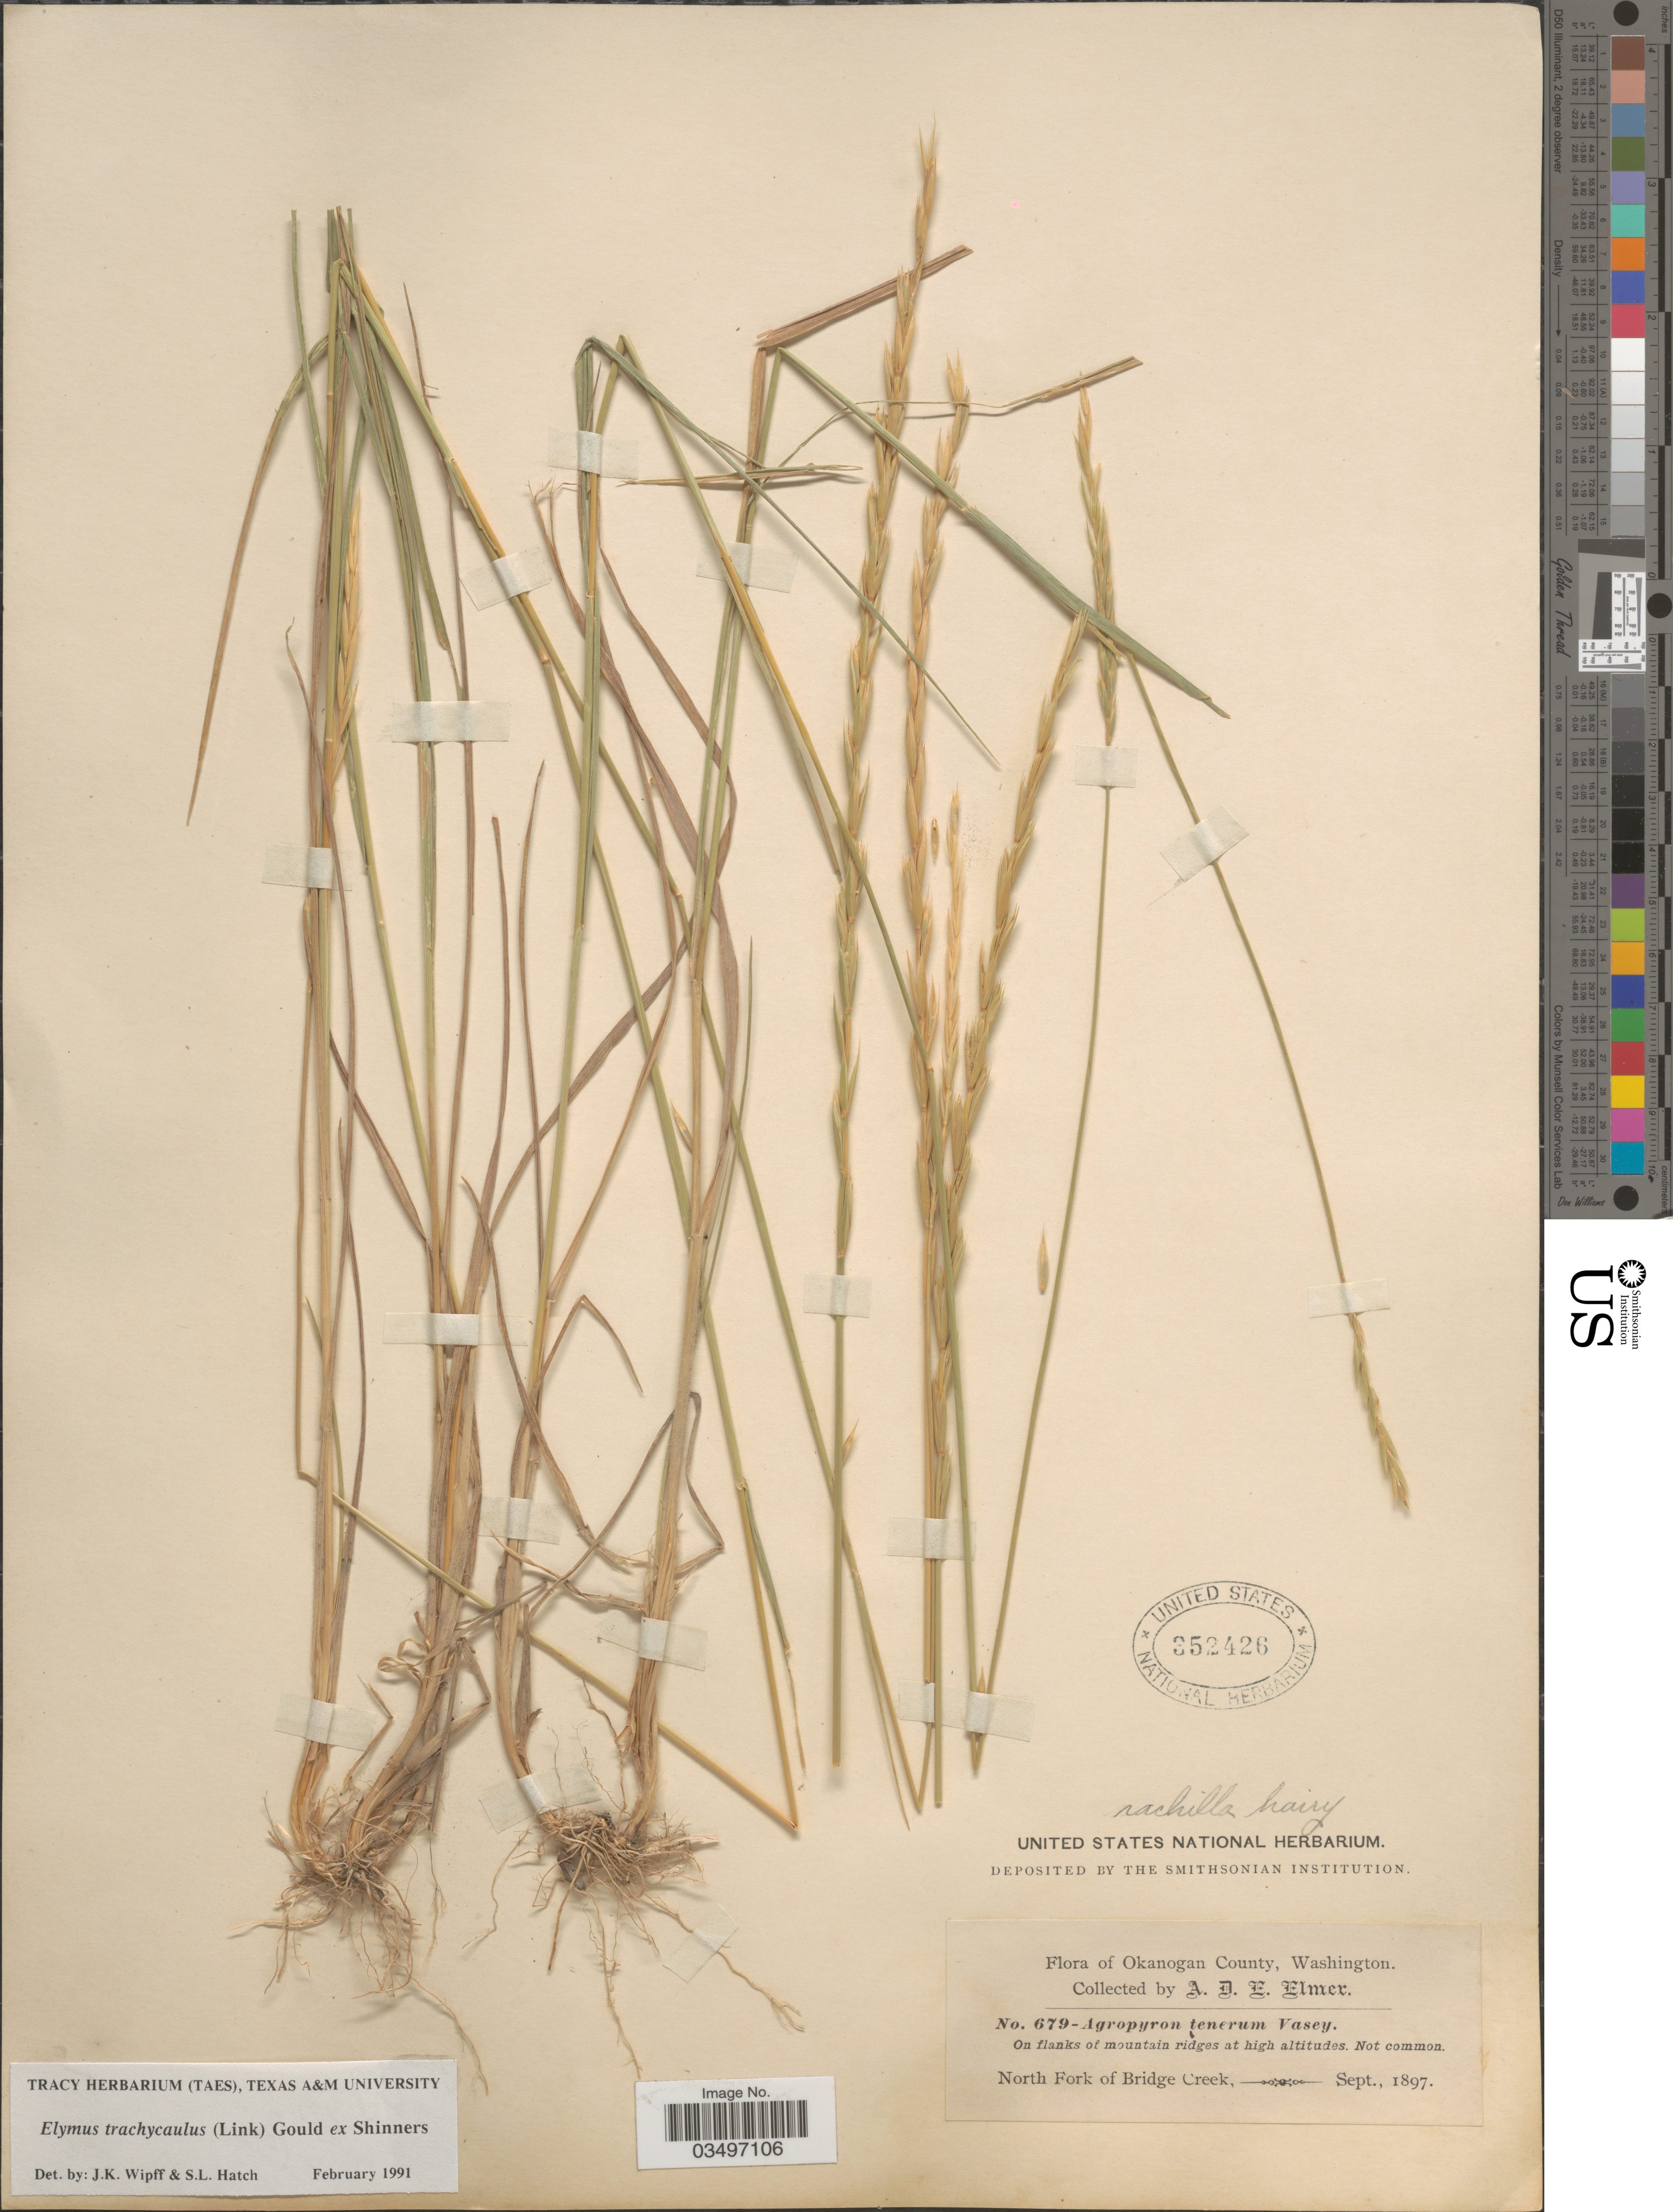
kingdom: Plantae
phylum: Tracheophyta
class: Liliopsida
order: Poales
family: Poaceae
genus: Elymus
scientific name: Elymus trachycaulus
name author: (Link) Gould ex Shinners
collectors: A. D. E. Elmer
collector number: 679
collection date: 1897-09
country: United States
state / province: Washington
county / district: Okanogan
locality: Okanogan County. North Fork of Bridge Creek.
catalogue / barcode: US 352426